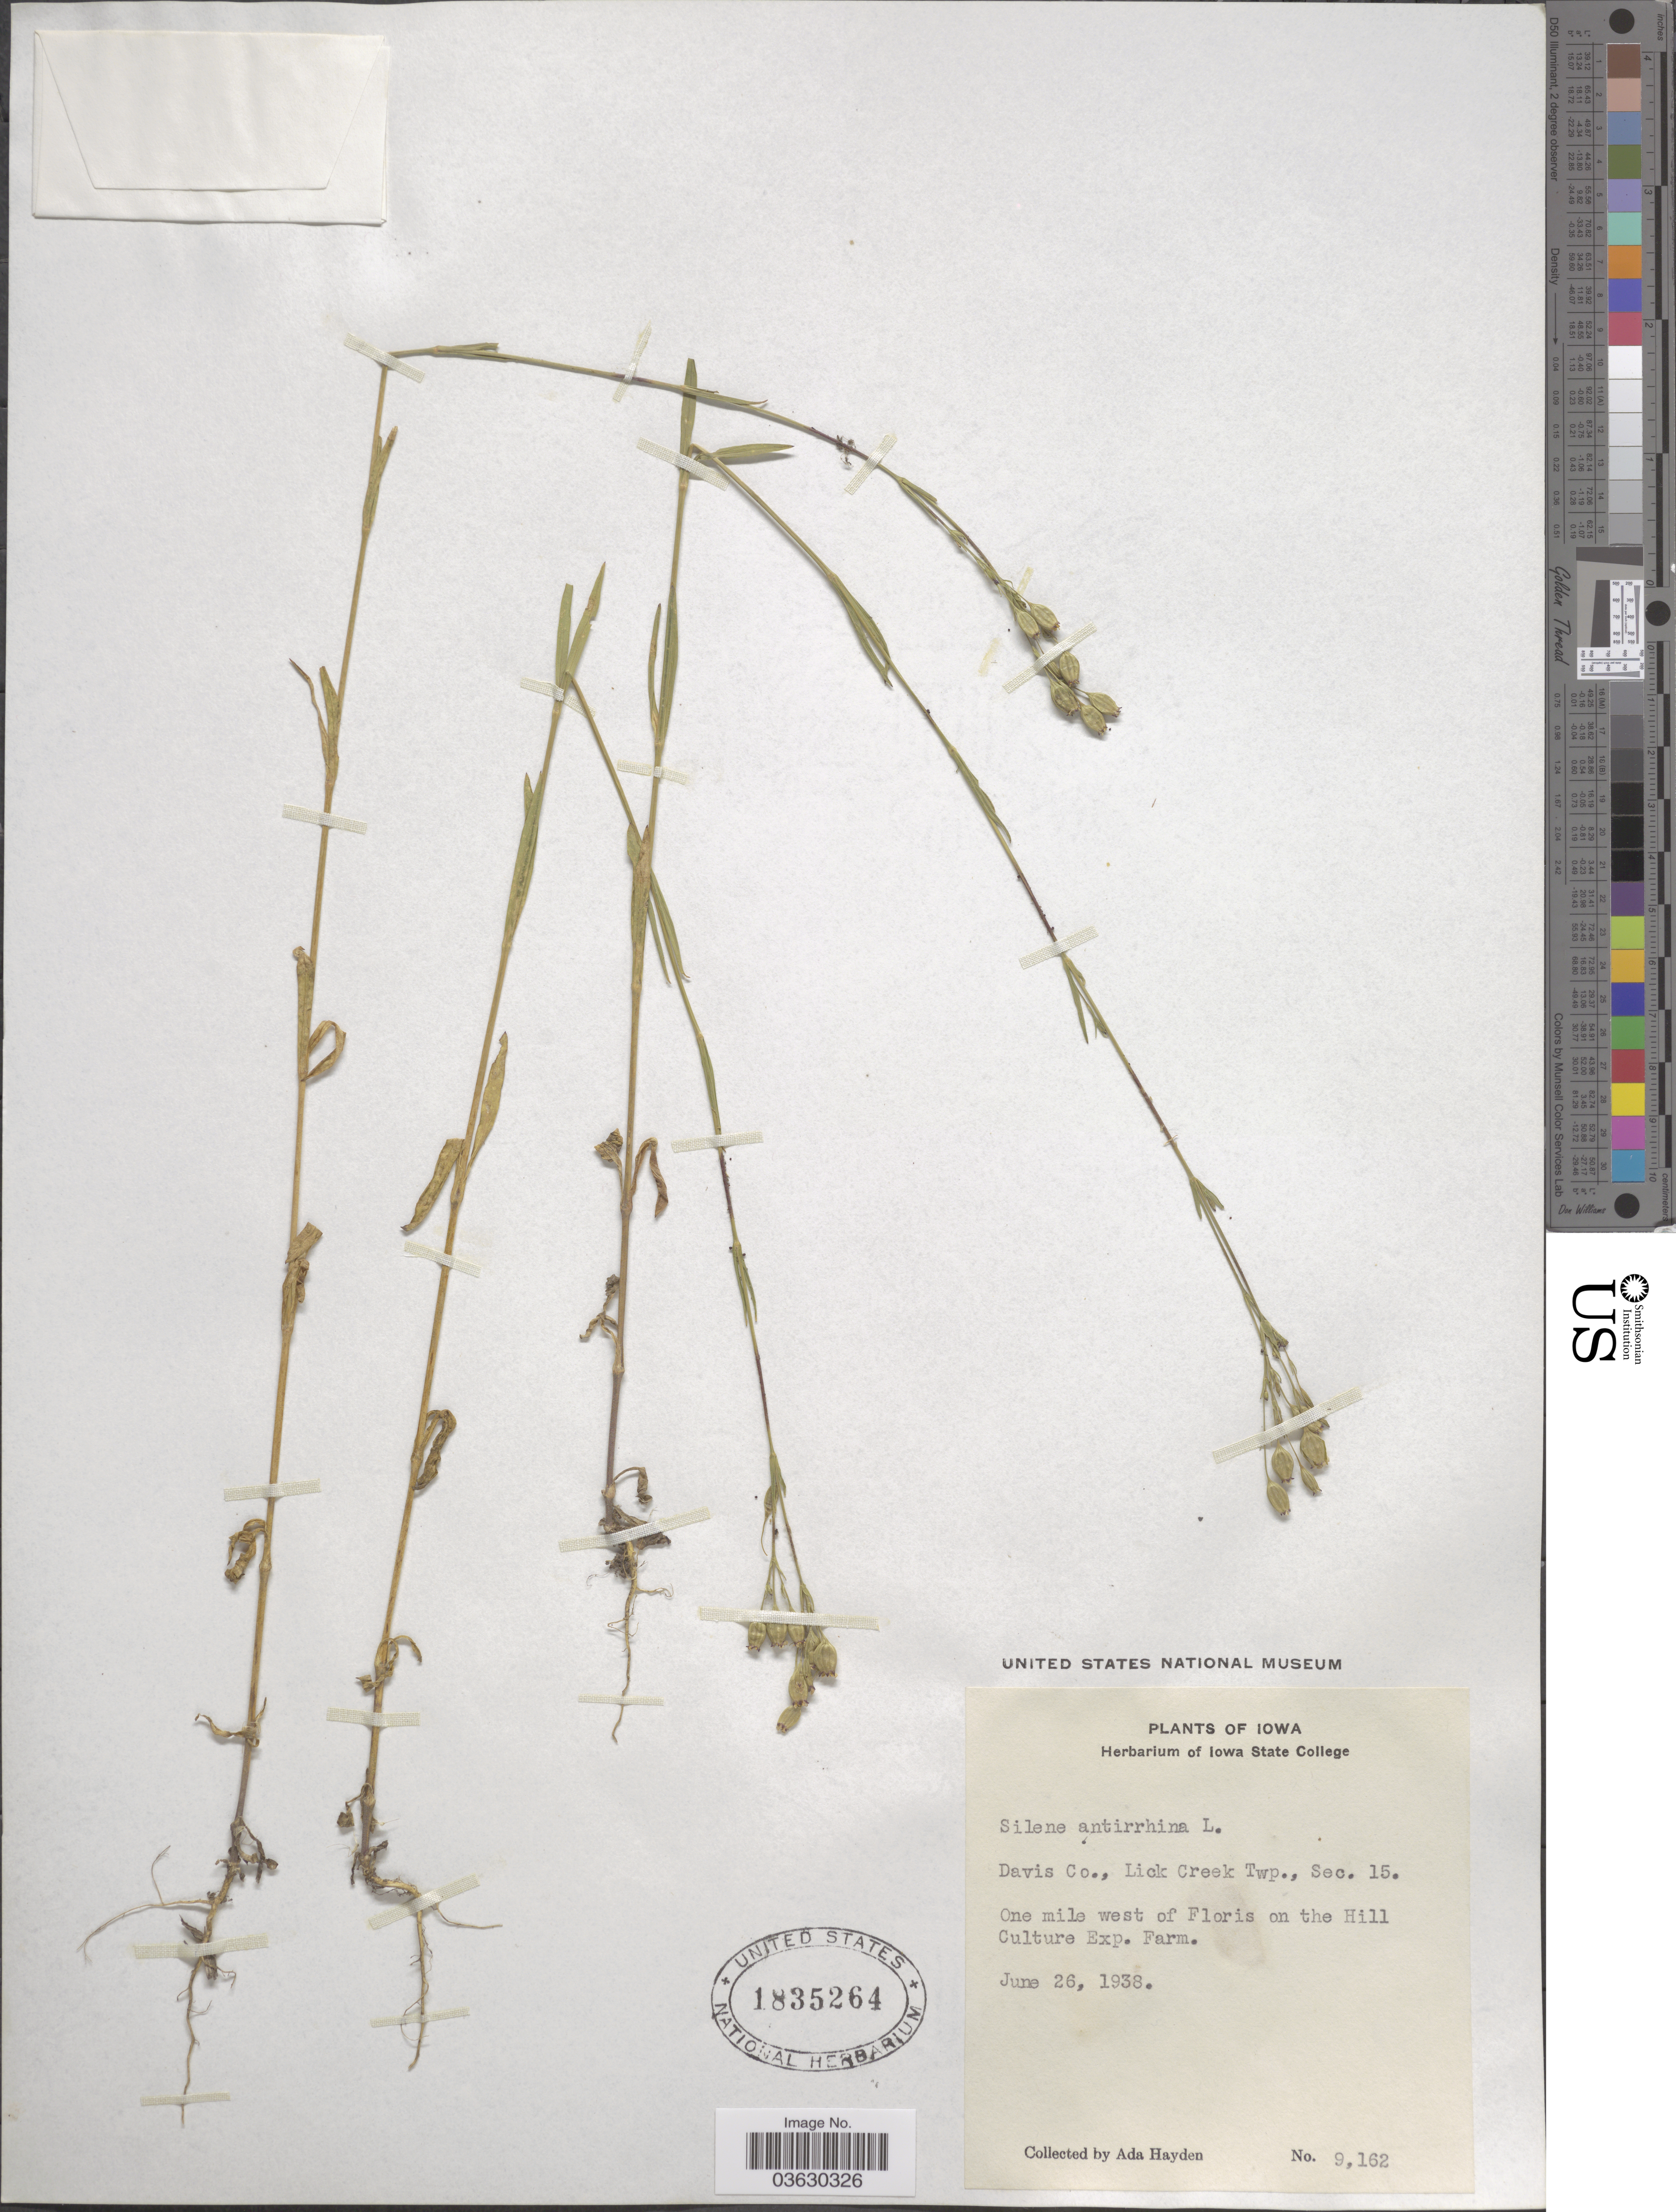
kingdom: Plantae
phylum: Tracheophyta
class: Magnoliopsida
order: Caryophyllales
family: Caryophyllaceae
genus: Silene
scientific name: Silene antirrhina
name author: L.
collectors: Ada Hayden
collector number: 9162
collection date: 1938-06-26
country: United States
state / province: Iowa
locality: Davis Co., Lick Creek Twp., Sec. 15. One mile west of Floris on the Hill Culture Exp. Farm.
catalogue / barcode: US 1835264